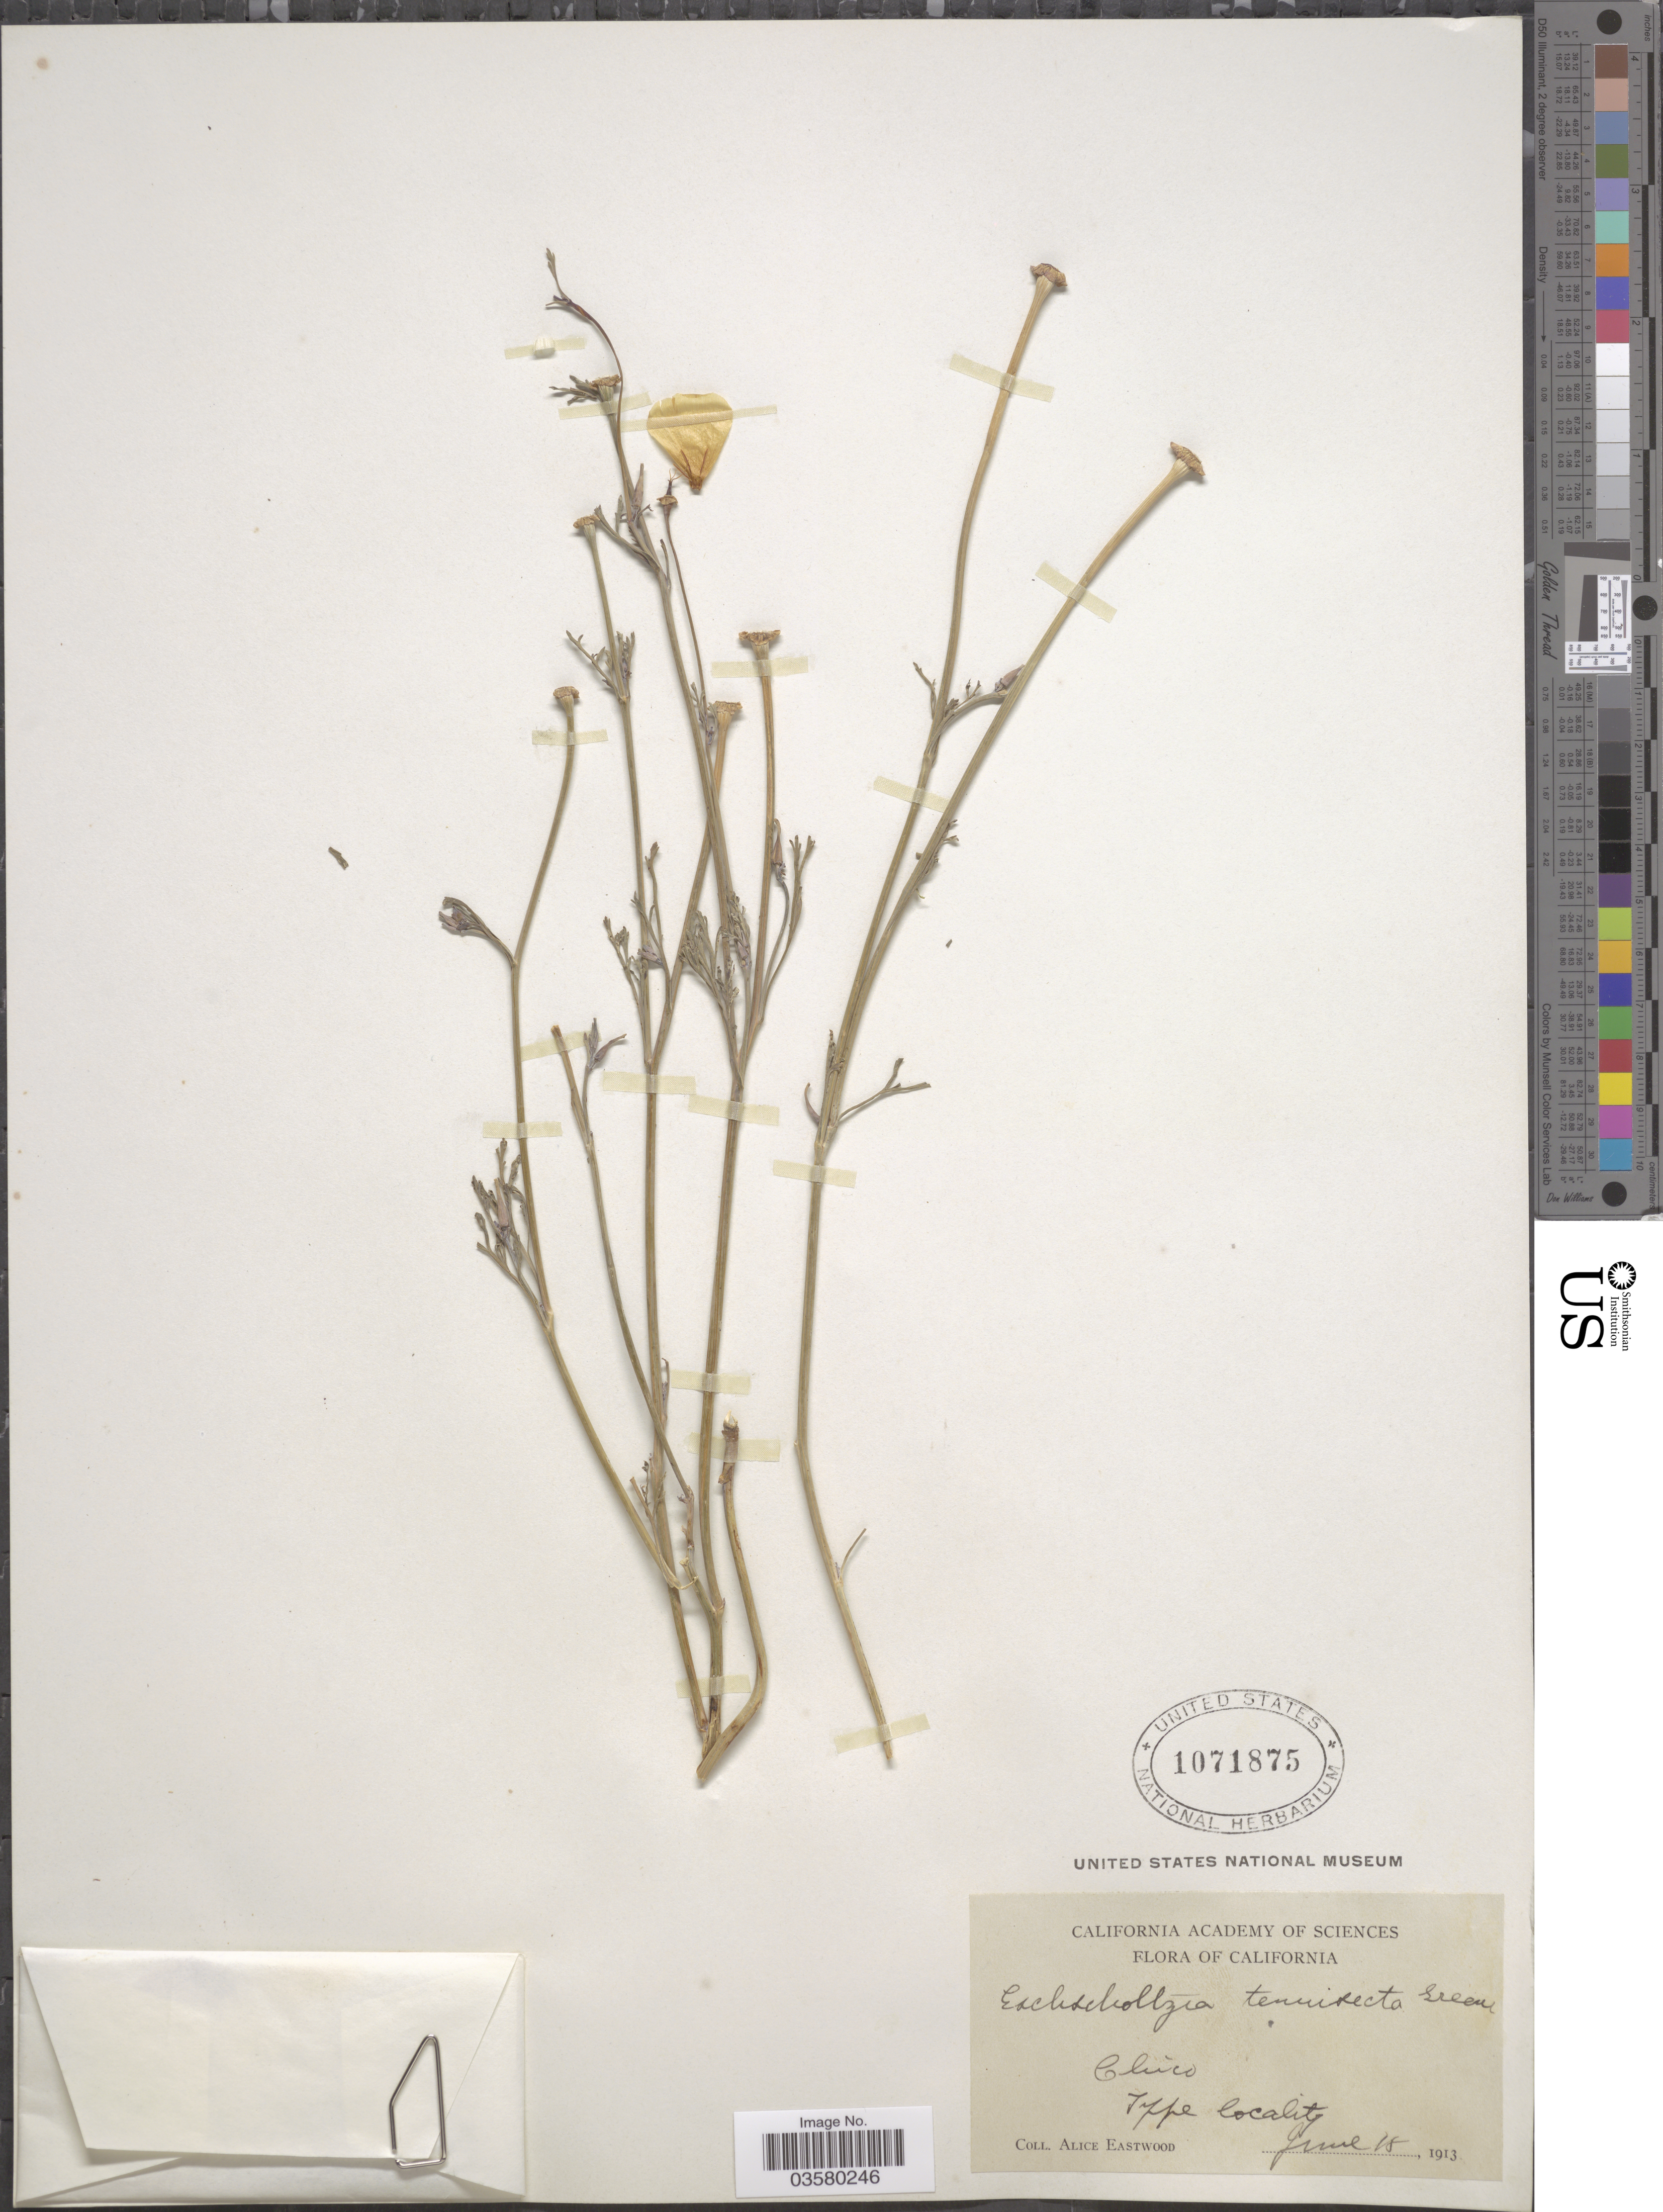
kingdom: Plantae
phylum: Tracheophyta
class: Magnoliopsida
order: Ranunculales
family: Papaveraceae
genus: Eschscholzia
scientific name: Eschscholzia californica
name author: Cham.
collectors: A. Eastwood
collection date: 1913-06-18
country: United States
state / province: California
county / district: Butte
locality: Chico.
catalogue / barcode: US 1071875